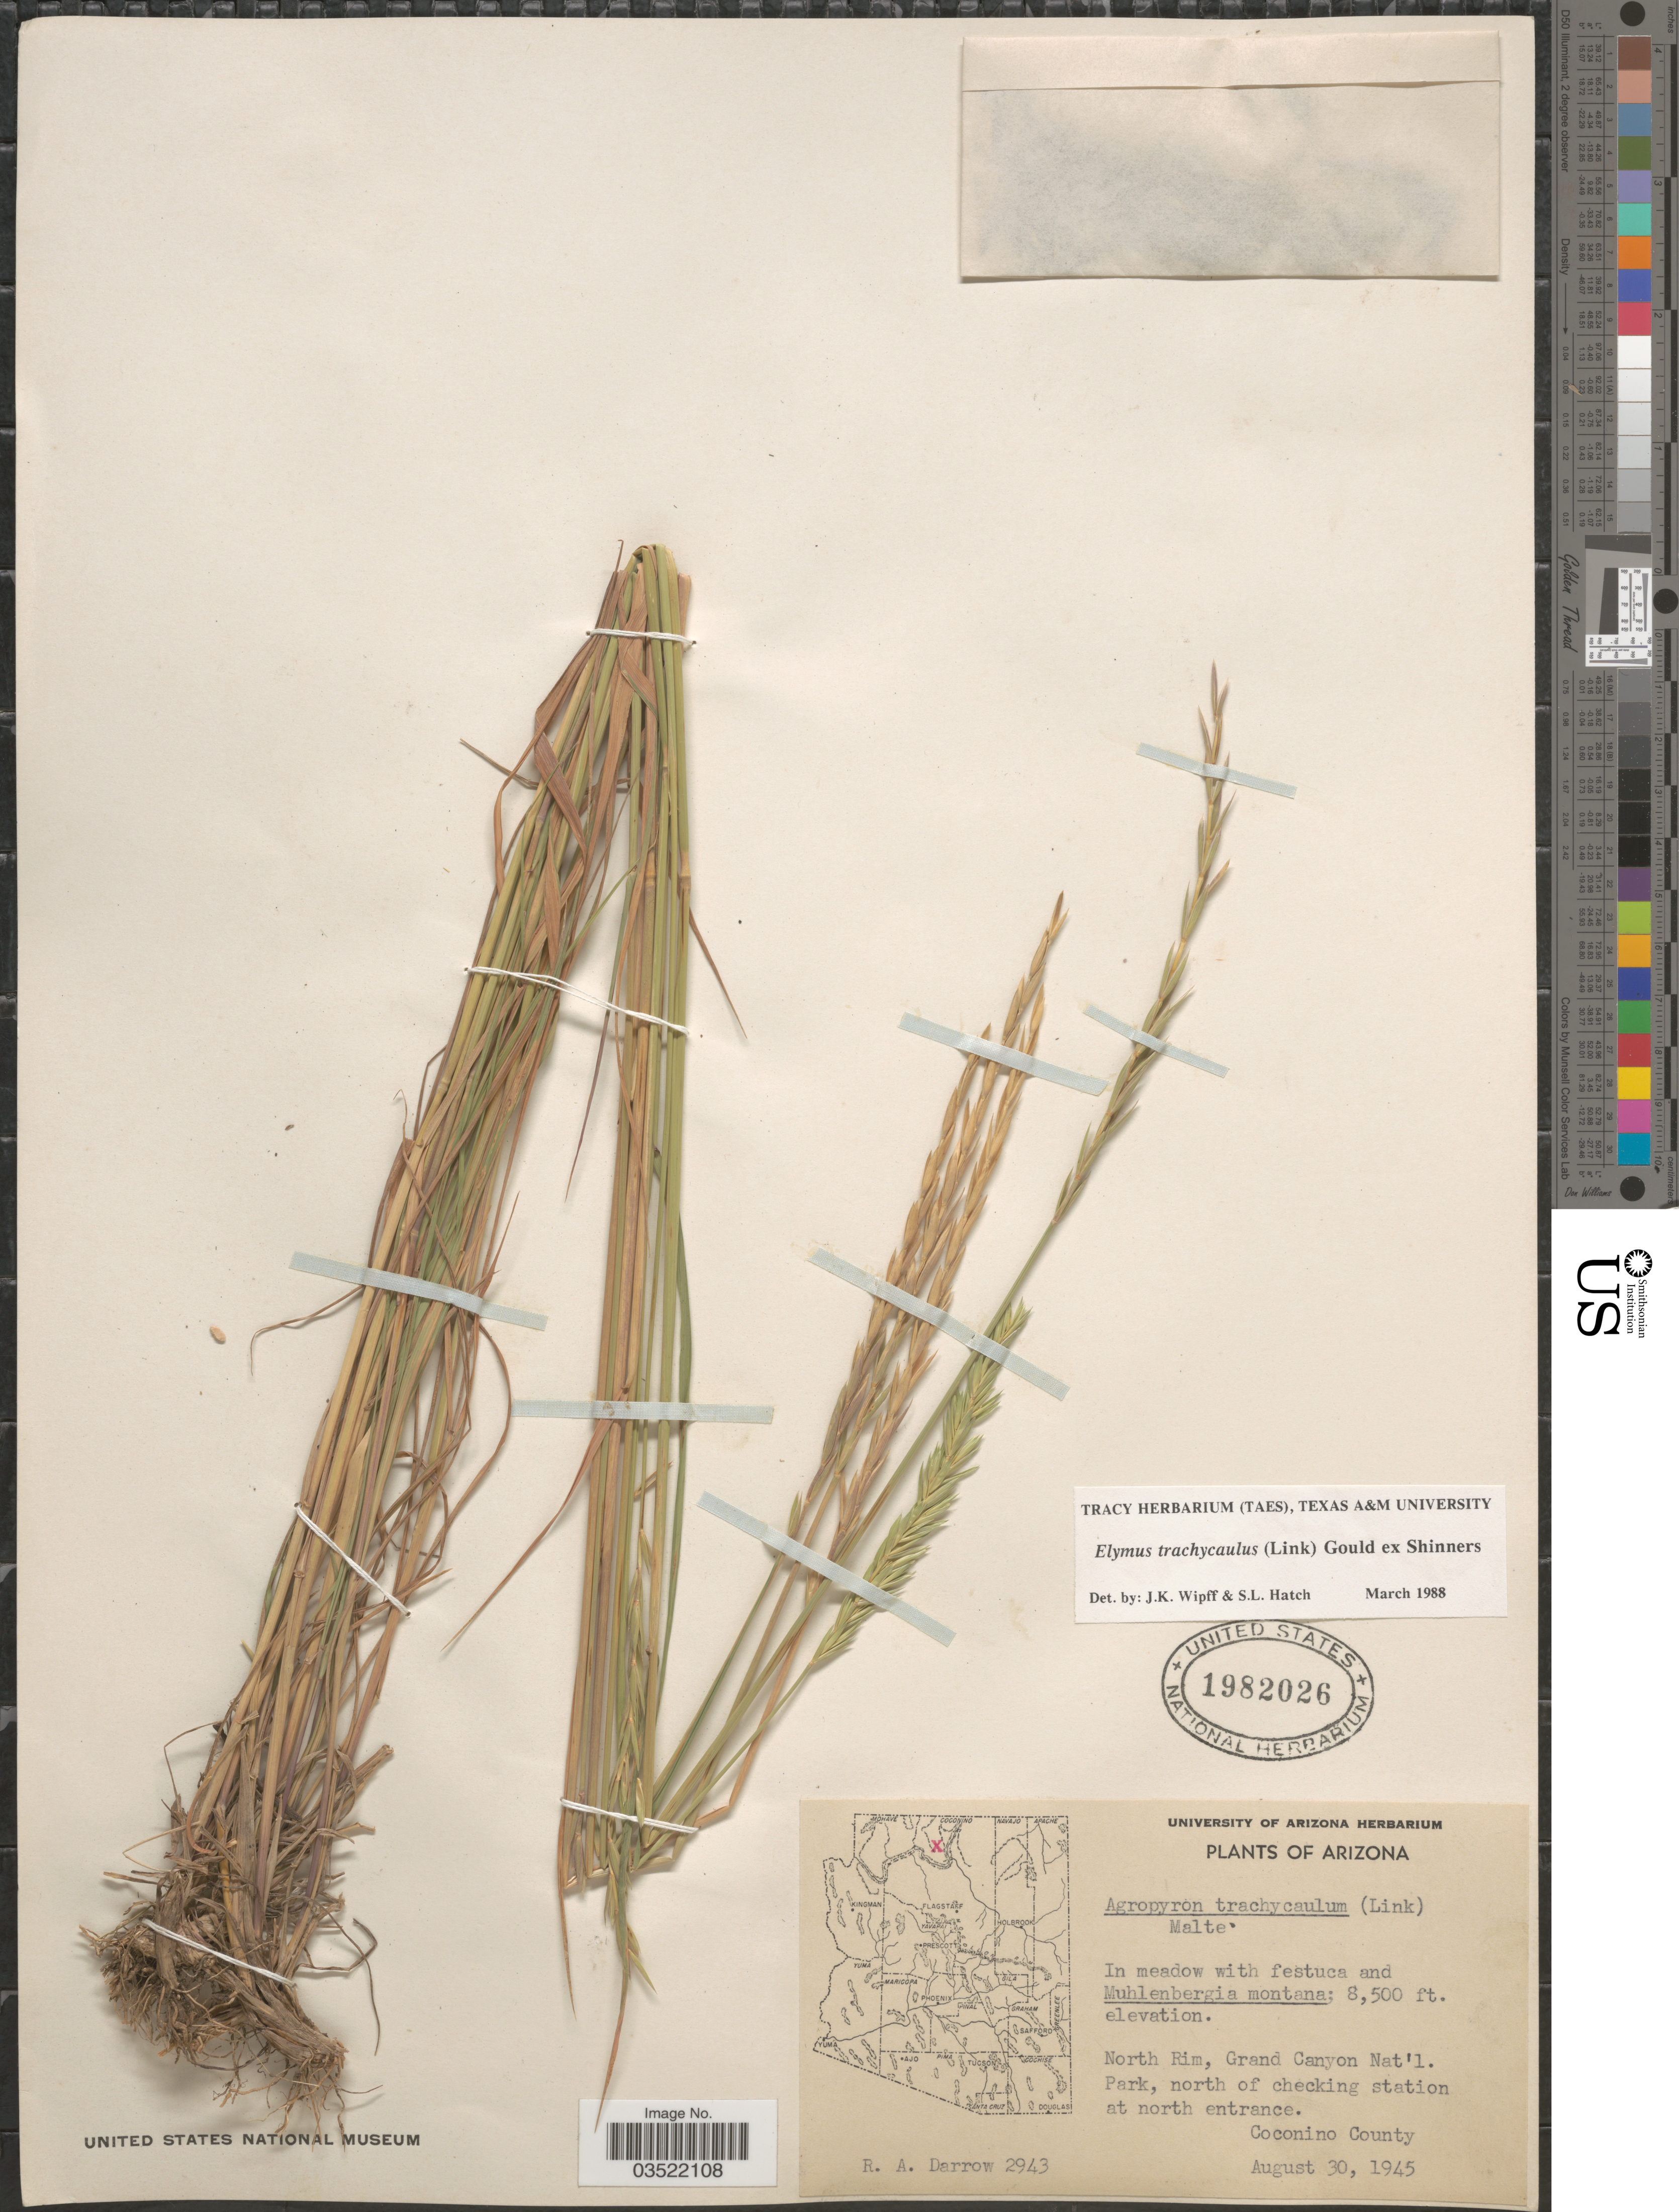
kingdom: Plantae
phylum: Tracheophyta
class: Liliopsida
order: Poales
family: Poaceae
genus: Elymus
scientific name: Elymus trachycaulus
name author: (Link) Gould ex Shinners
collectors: R. A. Darrow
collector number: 2943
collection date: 1945-08-30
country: United States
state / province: Arizona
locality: North Rim, Grand Canyon Nat'l. Park, north of checking station at north entrance. Coconino County.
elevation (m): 2591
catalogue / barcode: US 1982026